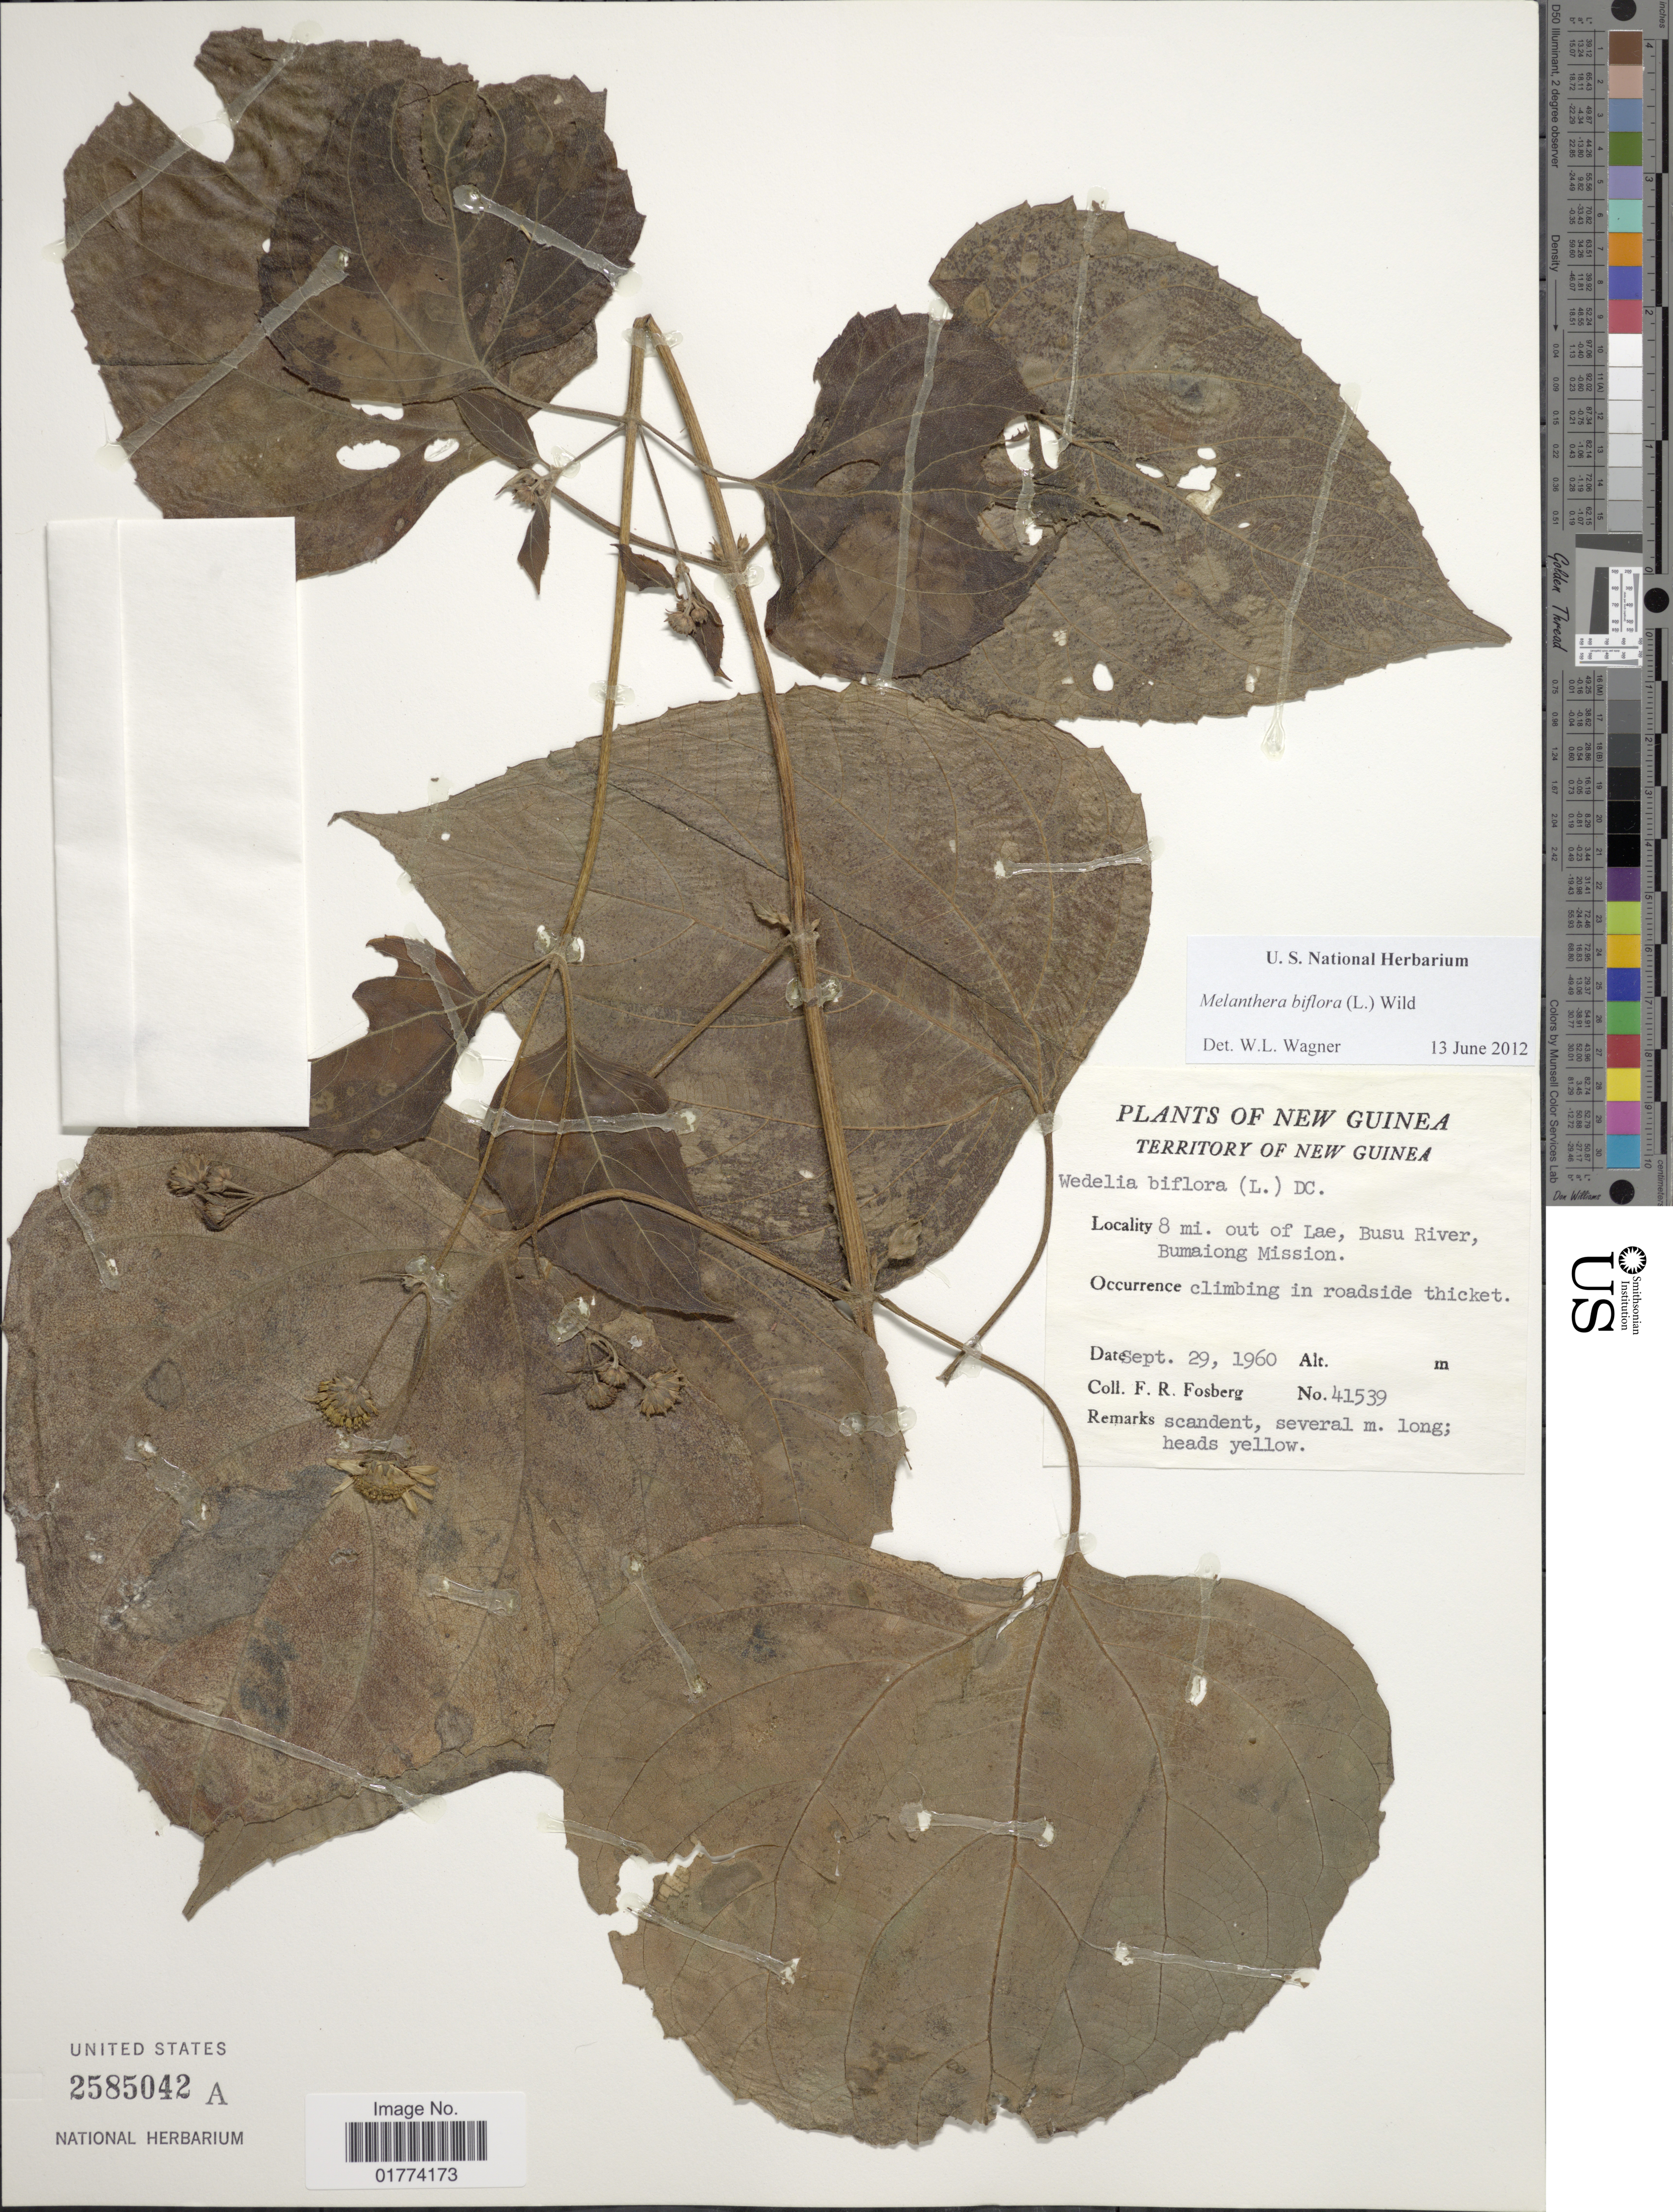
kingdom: Plantae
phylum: Tracheophyta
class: Magnoliopsida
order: Asterales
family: Asteraceae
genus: Wollastonia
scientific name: Wollastonia biflora var. biflora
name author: (L.) DC.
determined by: Wagner, W. L., (BOT), Smithsonian Institution - National Museum of Natural History (UNITED STATES)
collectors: F. R. Fosberg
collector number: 41539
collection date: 1960-09-29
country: Papua New Guinea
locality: Territory of New Guinea, 8 mi. out of Lae, Busu River, Bumaiong Mission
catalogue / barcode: US 2585042